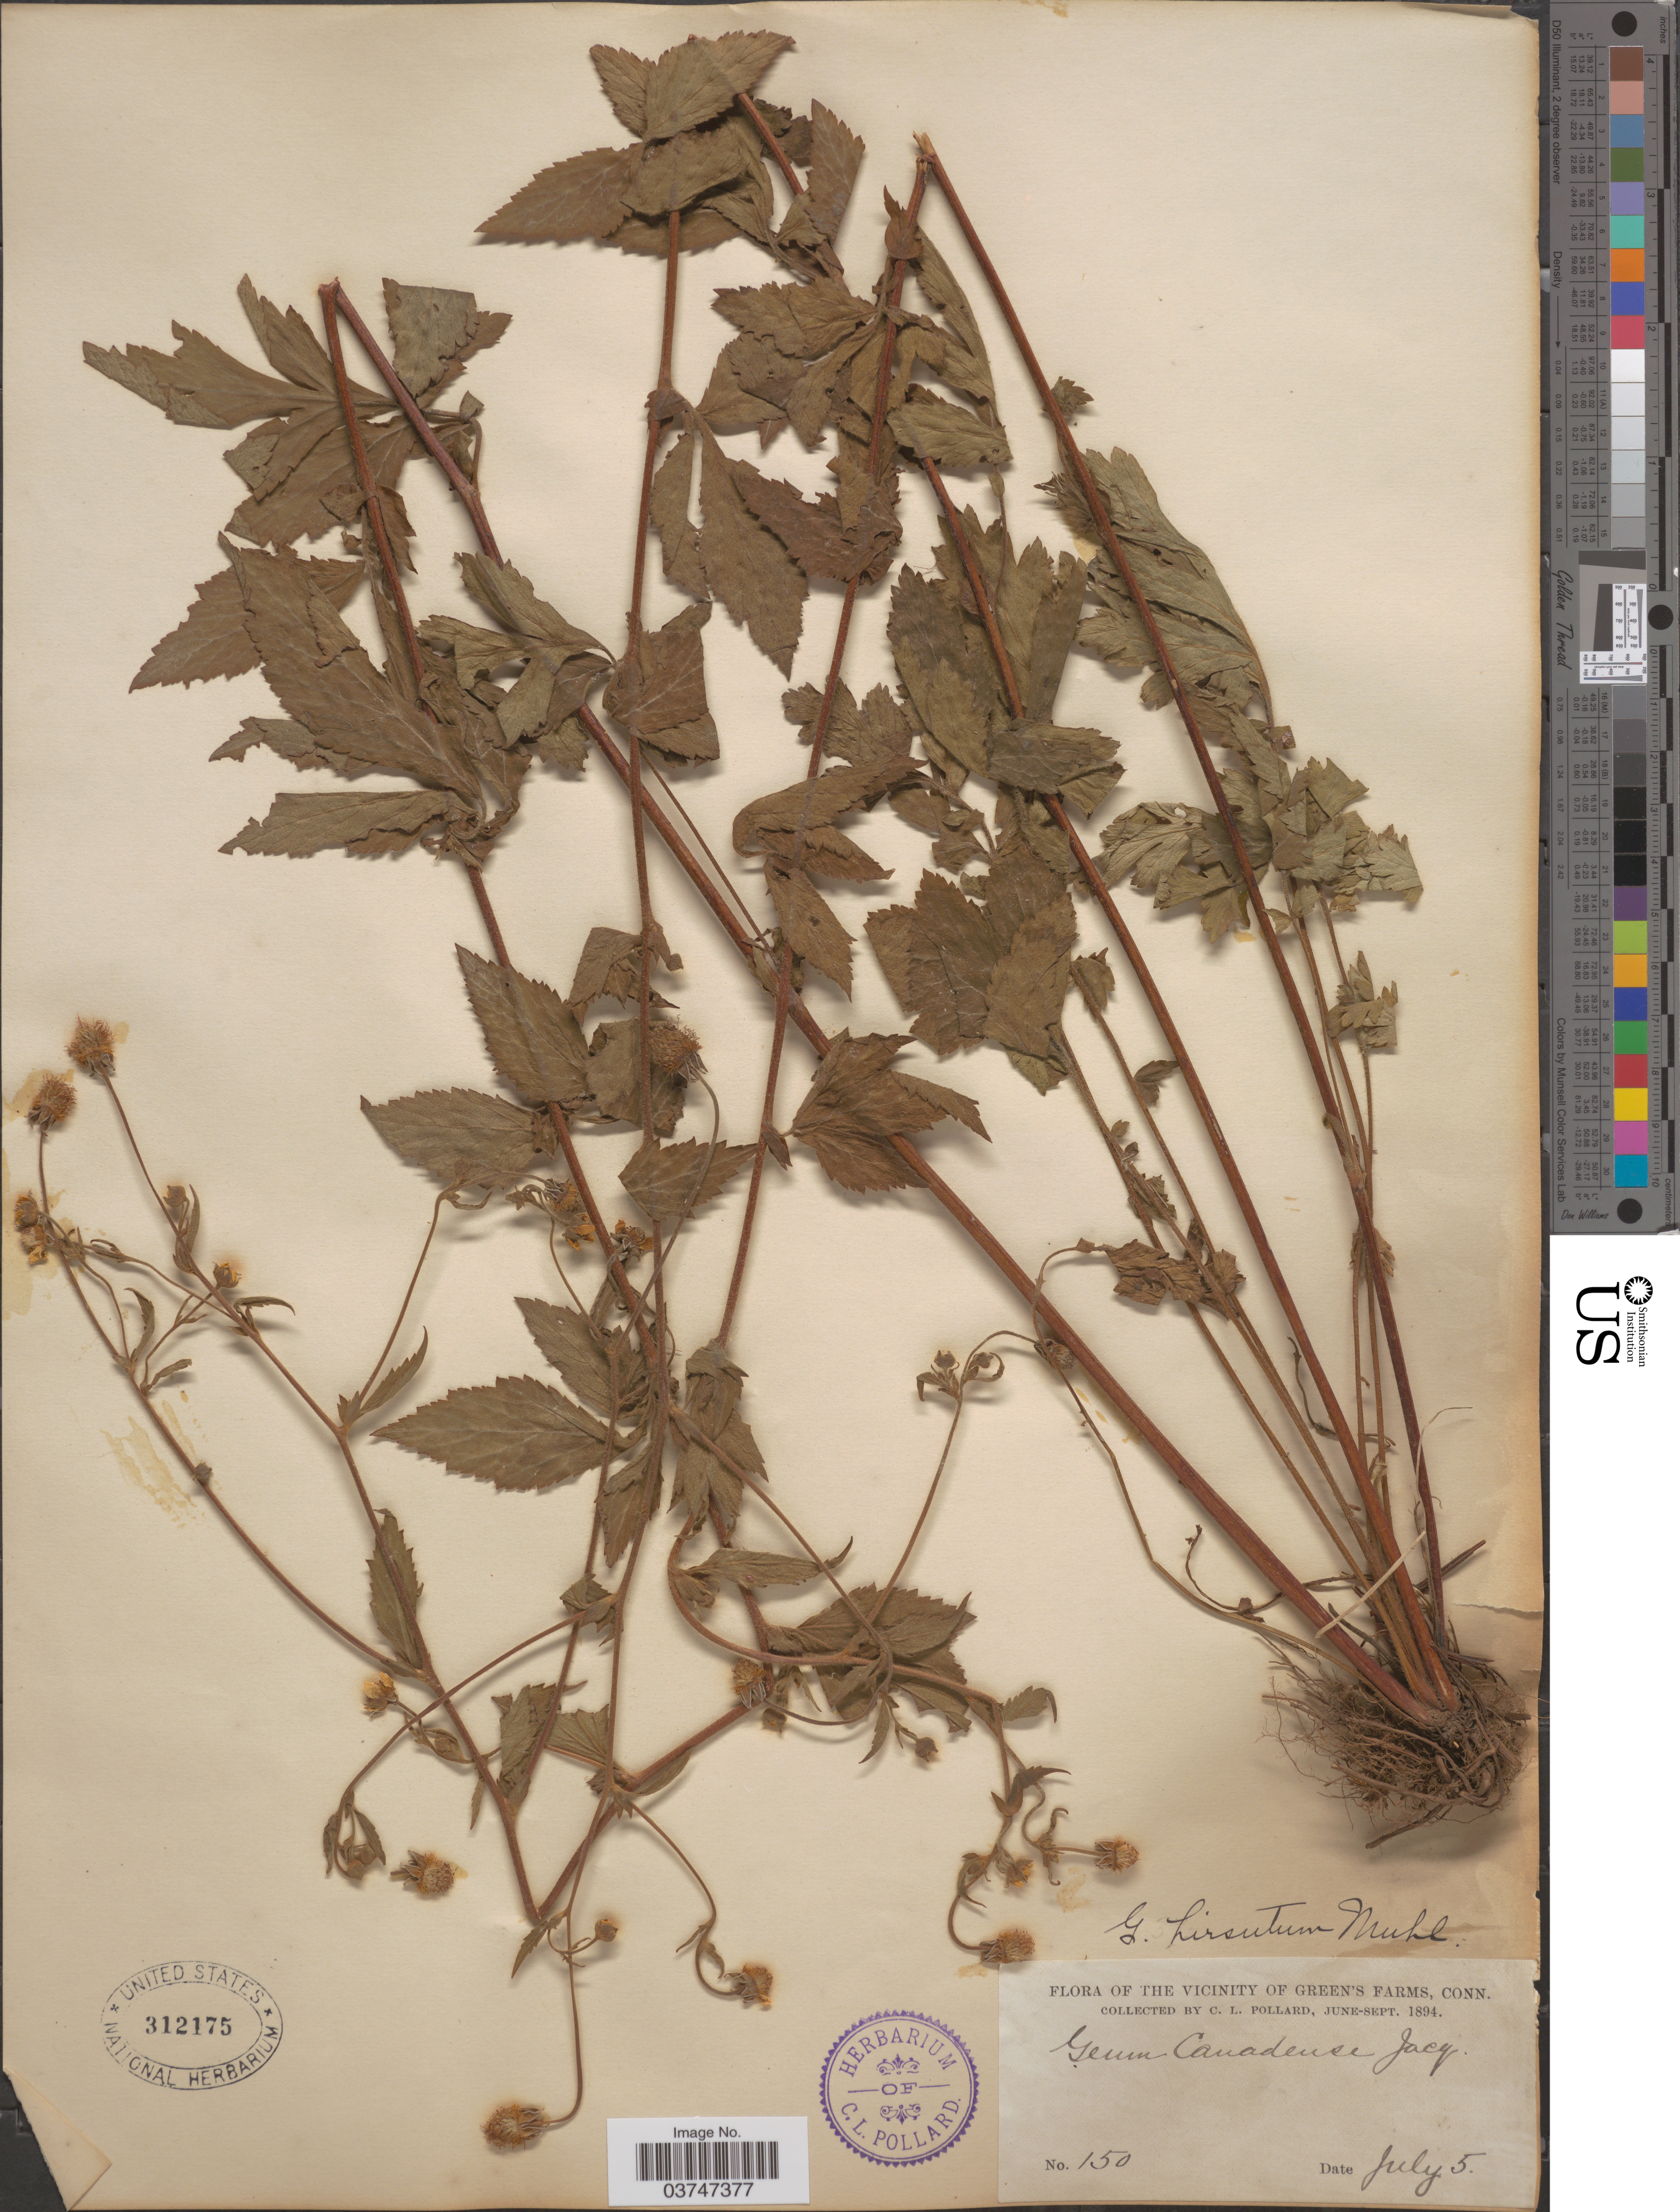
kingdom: Plantae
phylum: Tracheophyta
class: Magnoliopsida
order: Rosales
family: Rosaceae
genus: Geum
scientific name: Geum hirsutum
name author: Muhl. ex Link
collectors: C. L. Pollard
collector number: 150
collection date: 1894-07-05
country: United States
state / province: Connecticut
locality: Vicinity of Green's Farms.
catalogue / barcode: US 312175